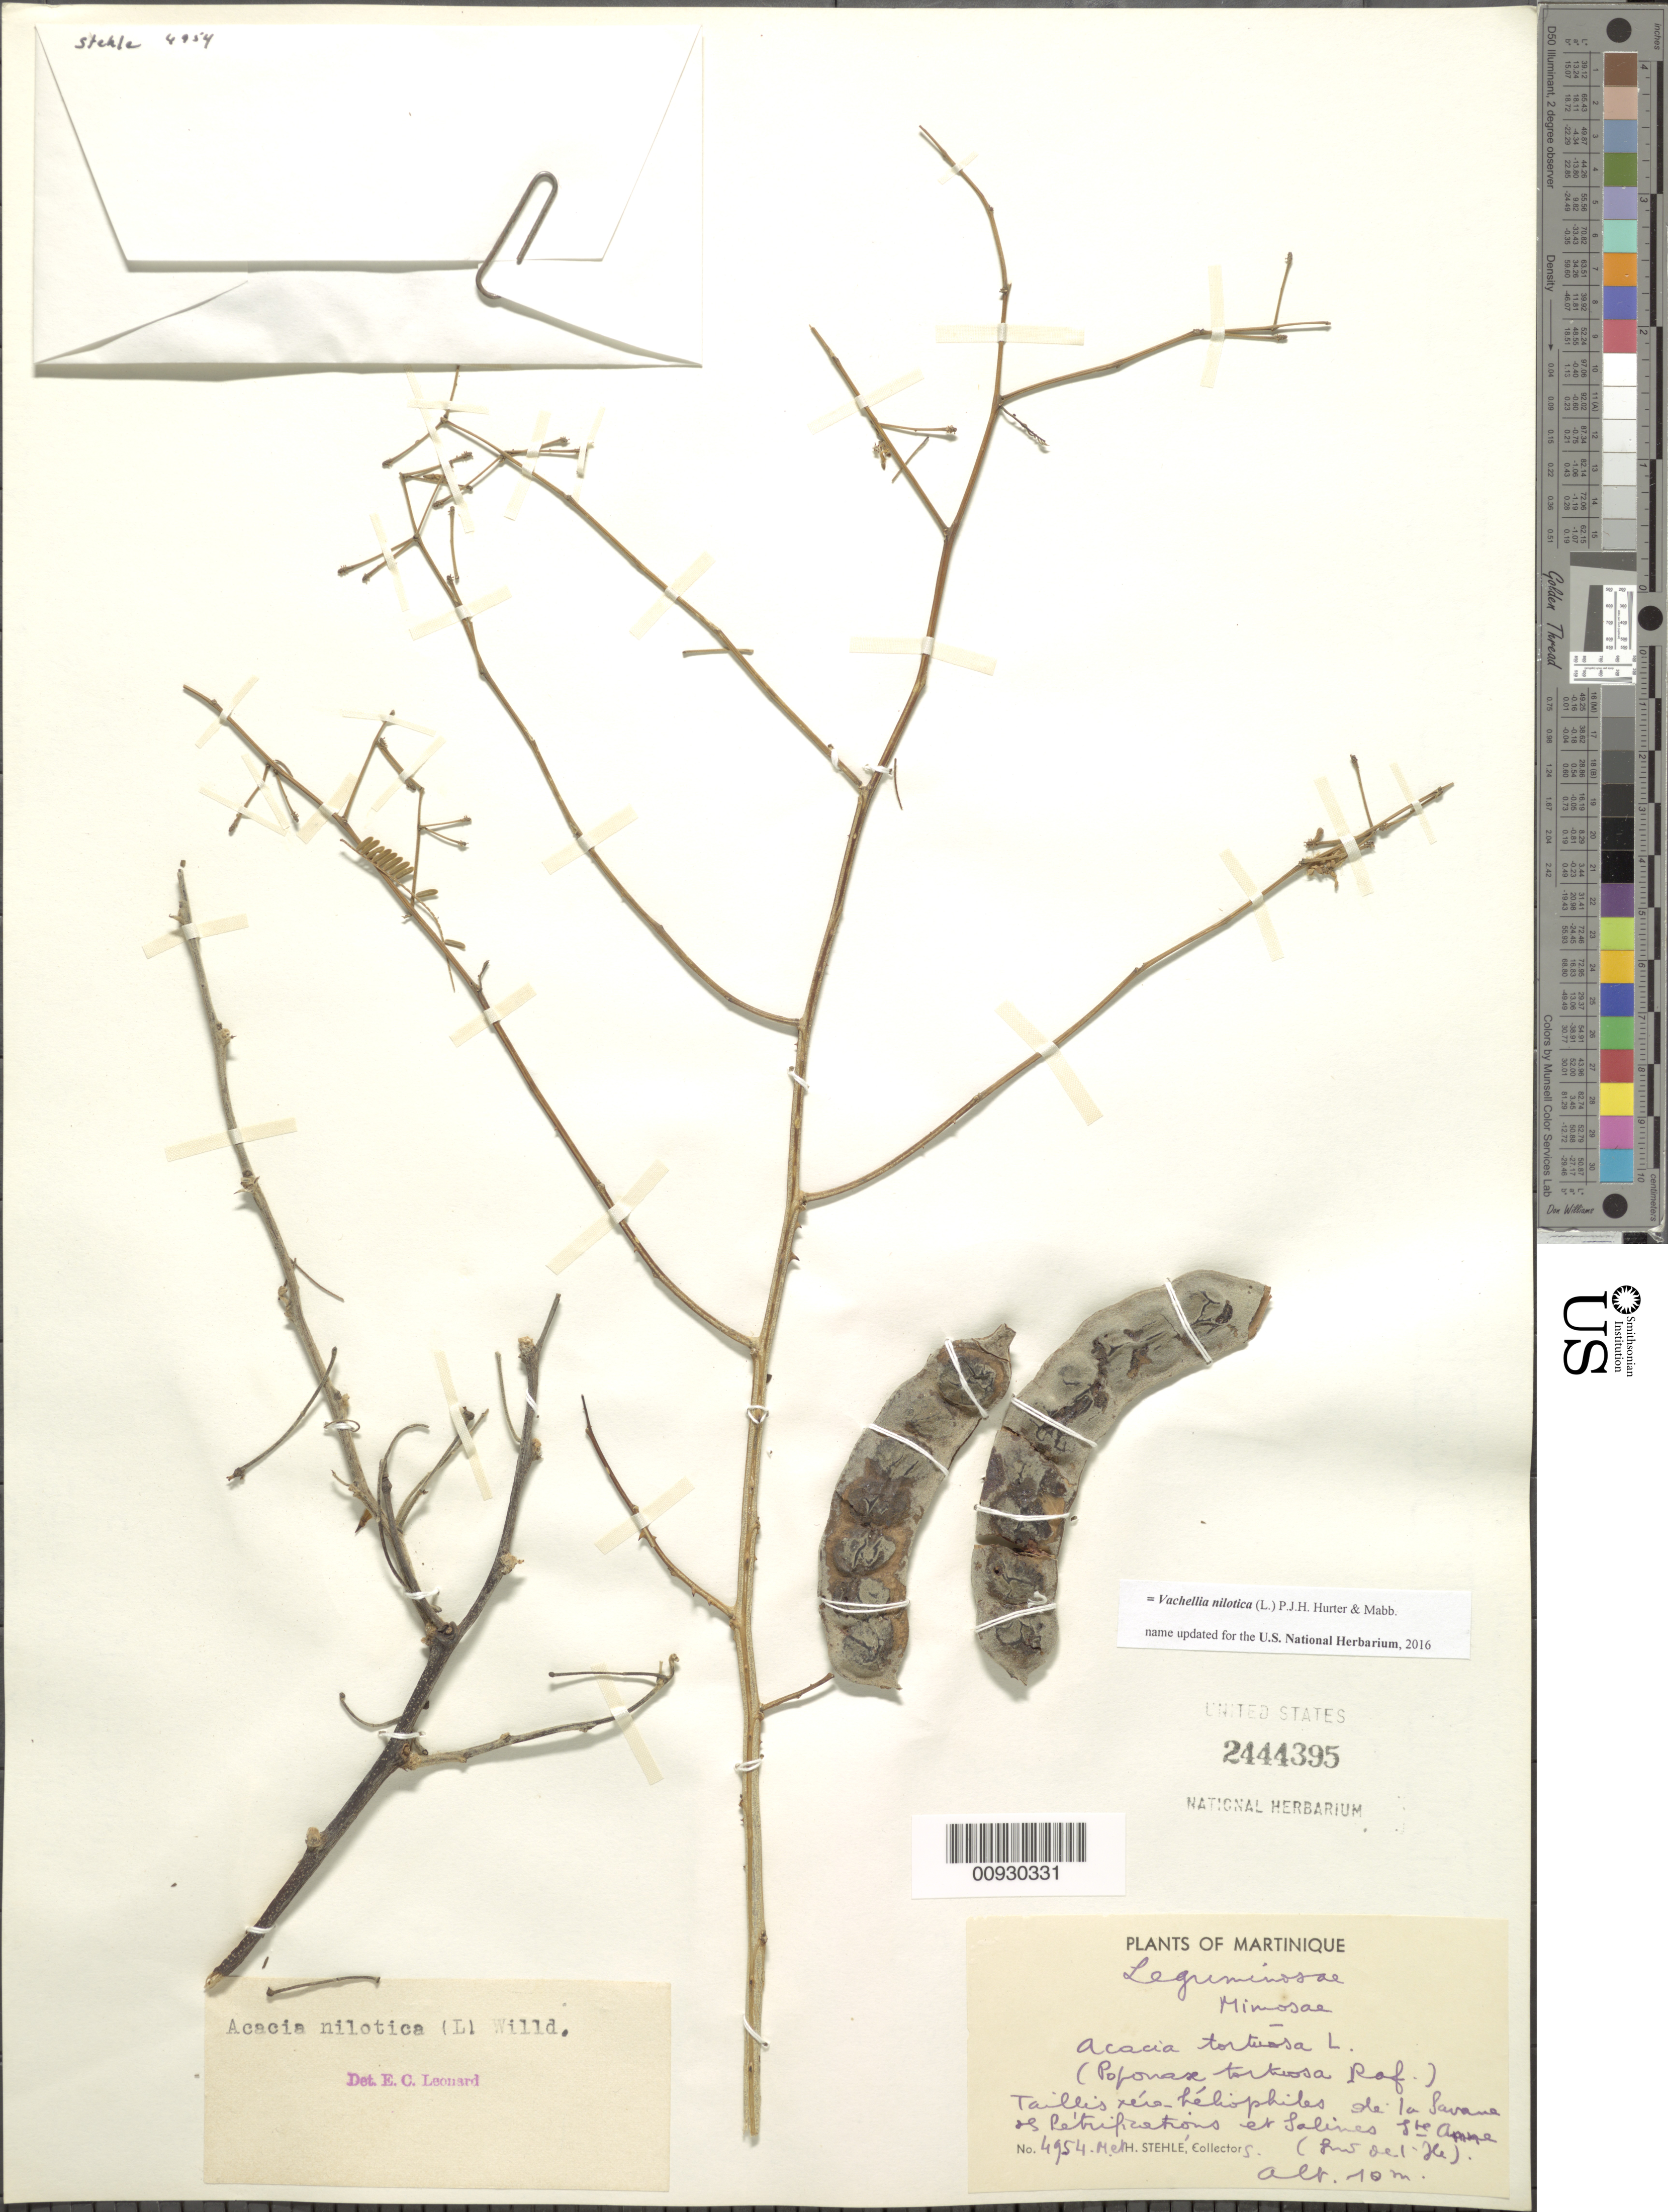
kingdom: Plantae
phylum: Tracheophyta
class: Magnoliopsida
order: Fabales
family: Fabaceae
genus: Vachellia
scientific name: Vachellia nilotica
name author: (L.) P.J.H. Hurter & Mabb.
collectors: H. Stehlé & M. Stehlé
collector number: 4954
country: Martinique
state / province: Le Marin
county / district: Sainte-Anne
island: Martinique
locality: Salines St. Anne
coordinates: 0 N, 0 E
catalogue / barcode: US 2444395